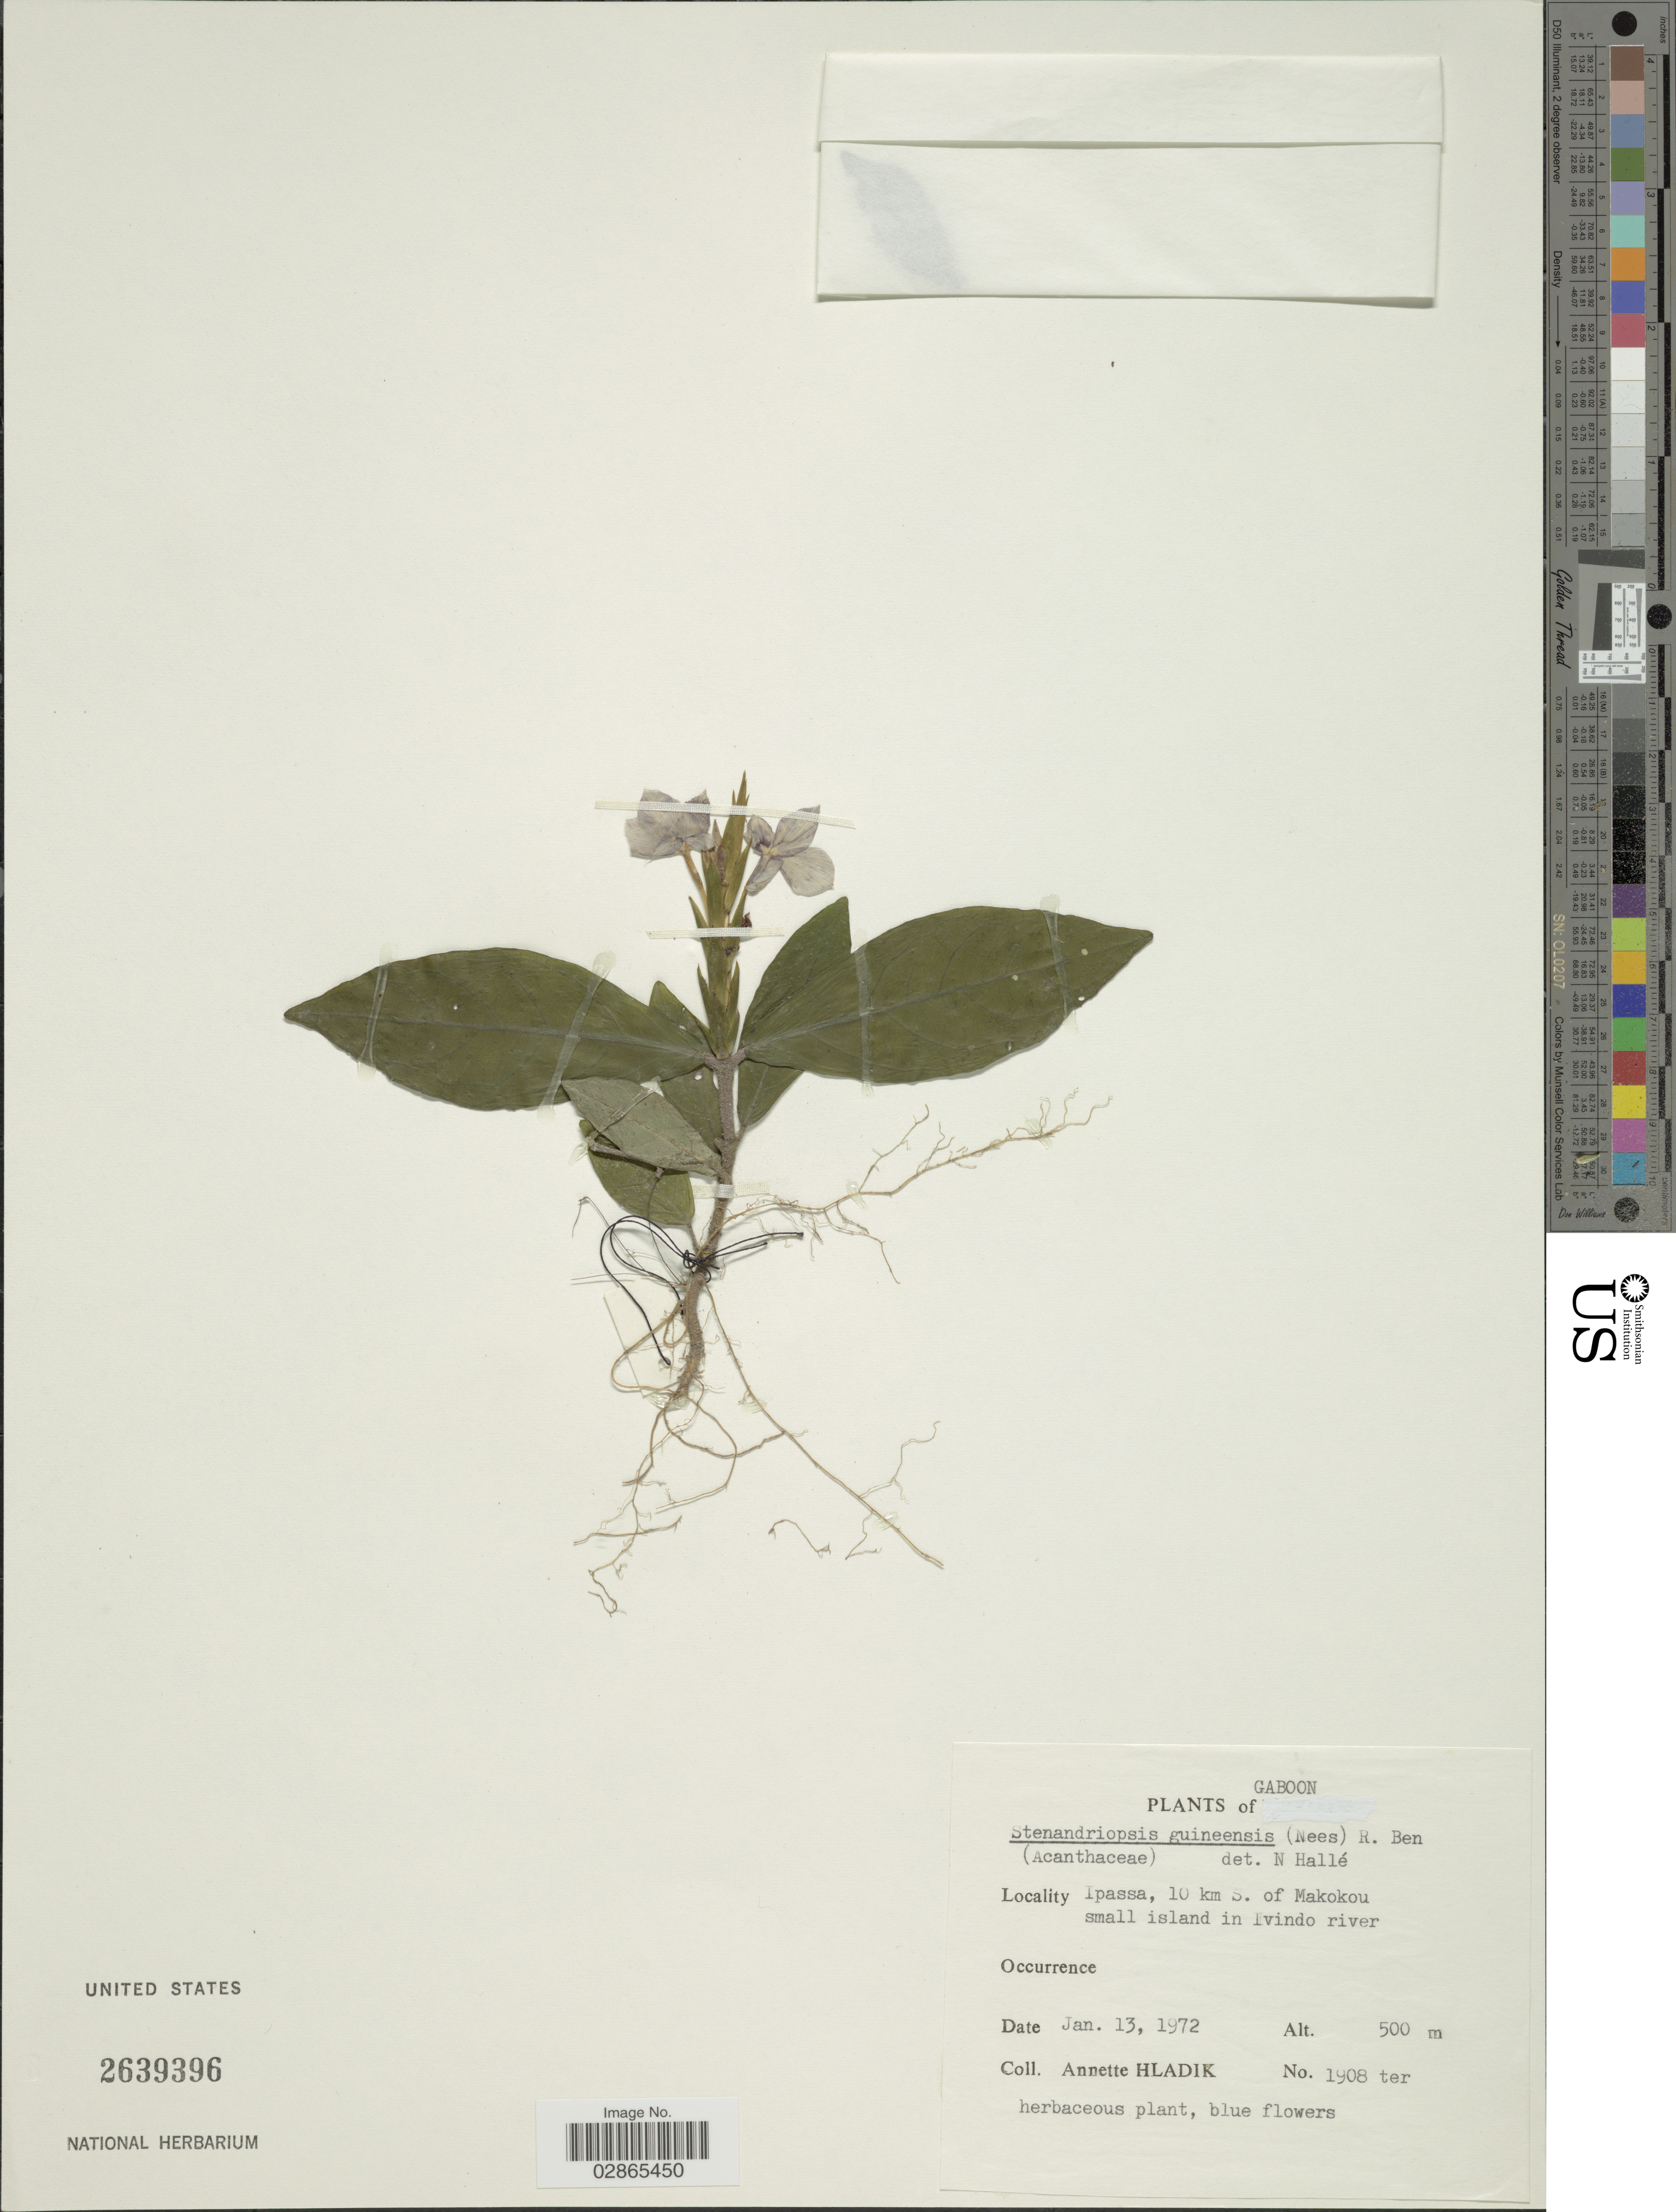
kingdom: Plantae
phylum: Tracheophyta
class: Magnoliopsida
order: Lamiales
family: Acanthaceae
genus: Stenandriopsis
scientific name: Stenandriopsis guineensis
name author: Nees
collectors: A. Hladik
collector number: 1908 ter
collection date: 1972-01-13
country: Gabon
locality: Ipassa, 10 km S. of Makokou small island in Ivindo river.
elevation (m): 500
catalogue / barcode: US 2639396